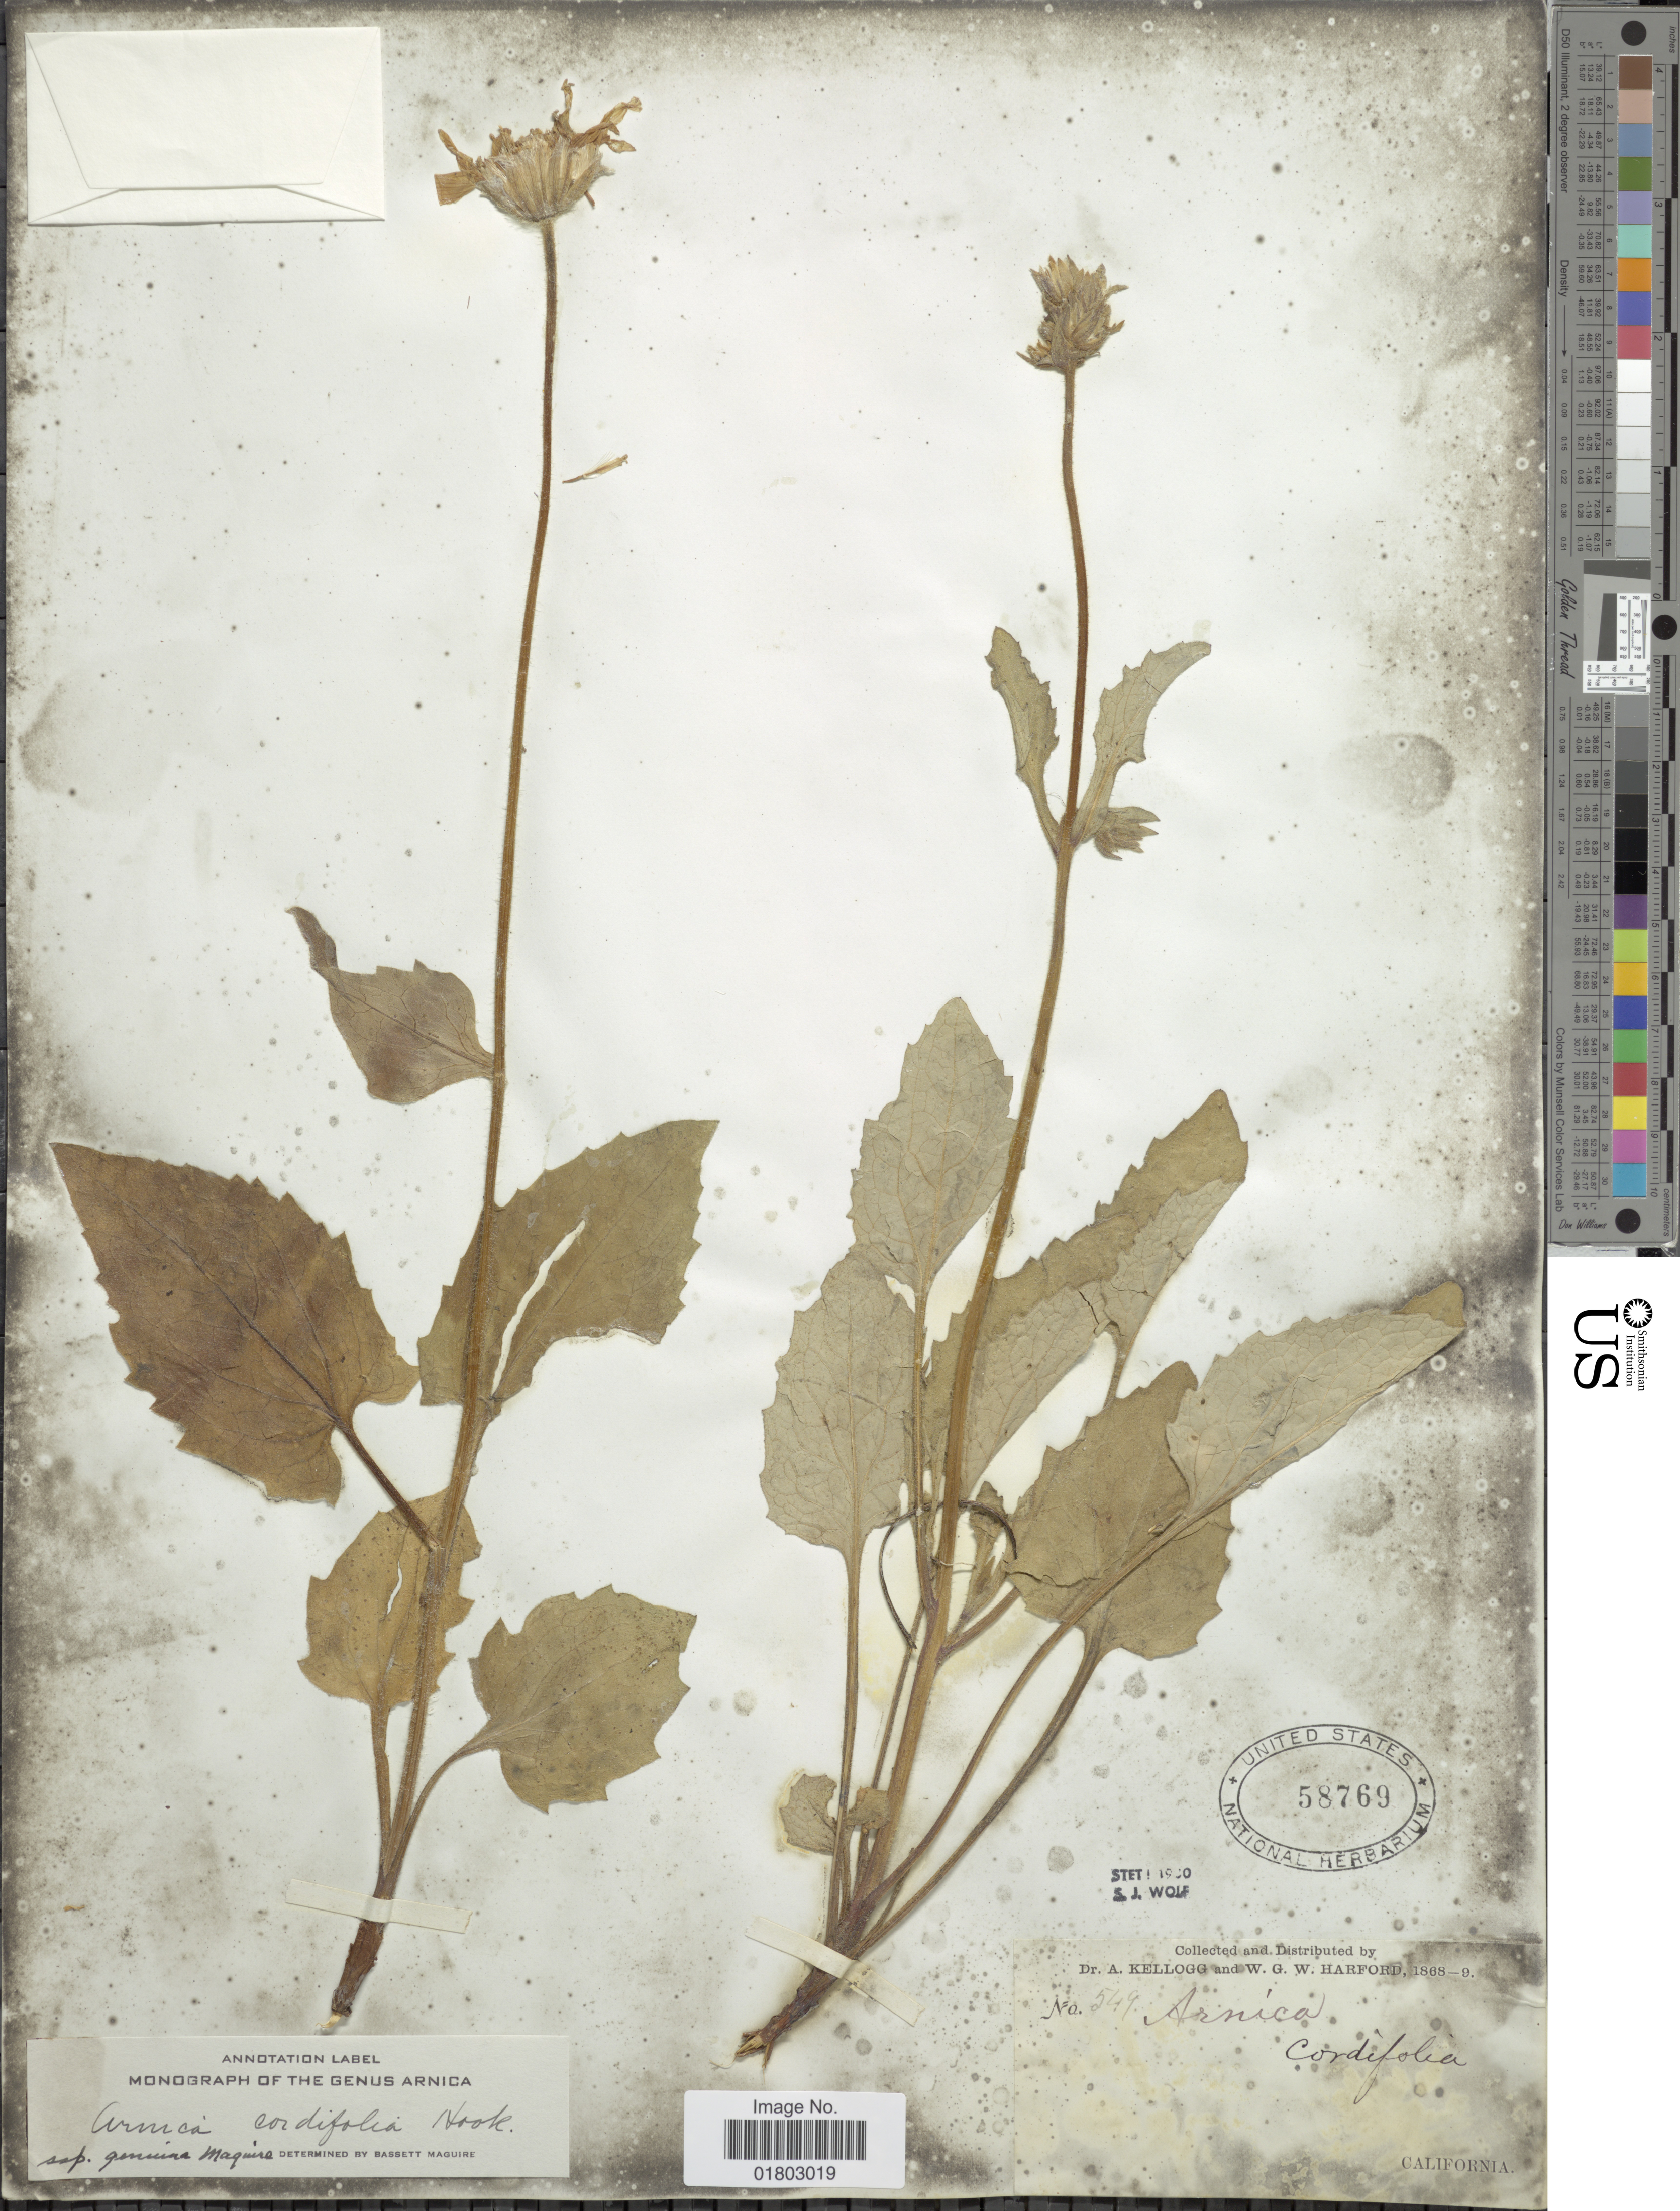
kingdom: Plantae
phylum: Tracheophyta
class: Magnoliopsida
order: Asterales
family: Asteraceae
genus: Arnica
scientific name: Arnica cordifolia subsp. genuina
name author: Maguire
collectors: A. Kellogg & W. G. W. Harford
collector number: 549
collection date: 1868/1869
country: United States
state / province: California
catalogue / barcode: US 58769